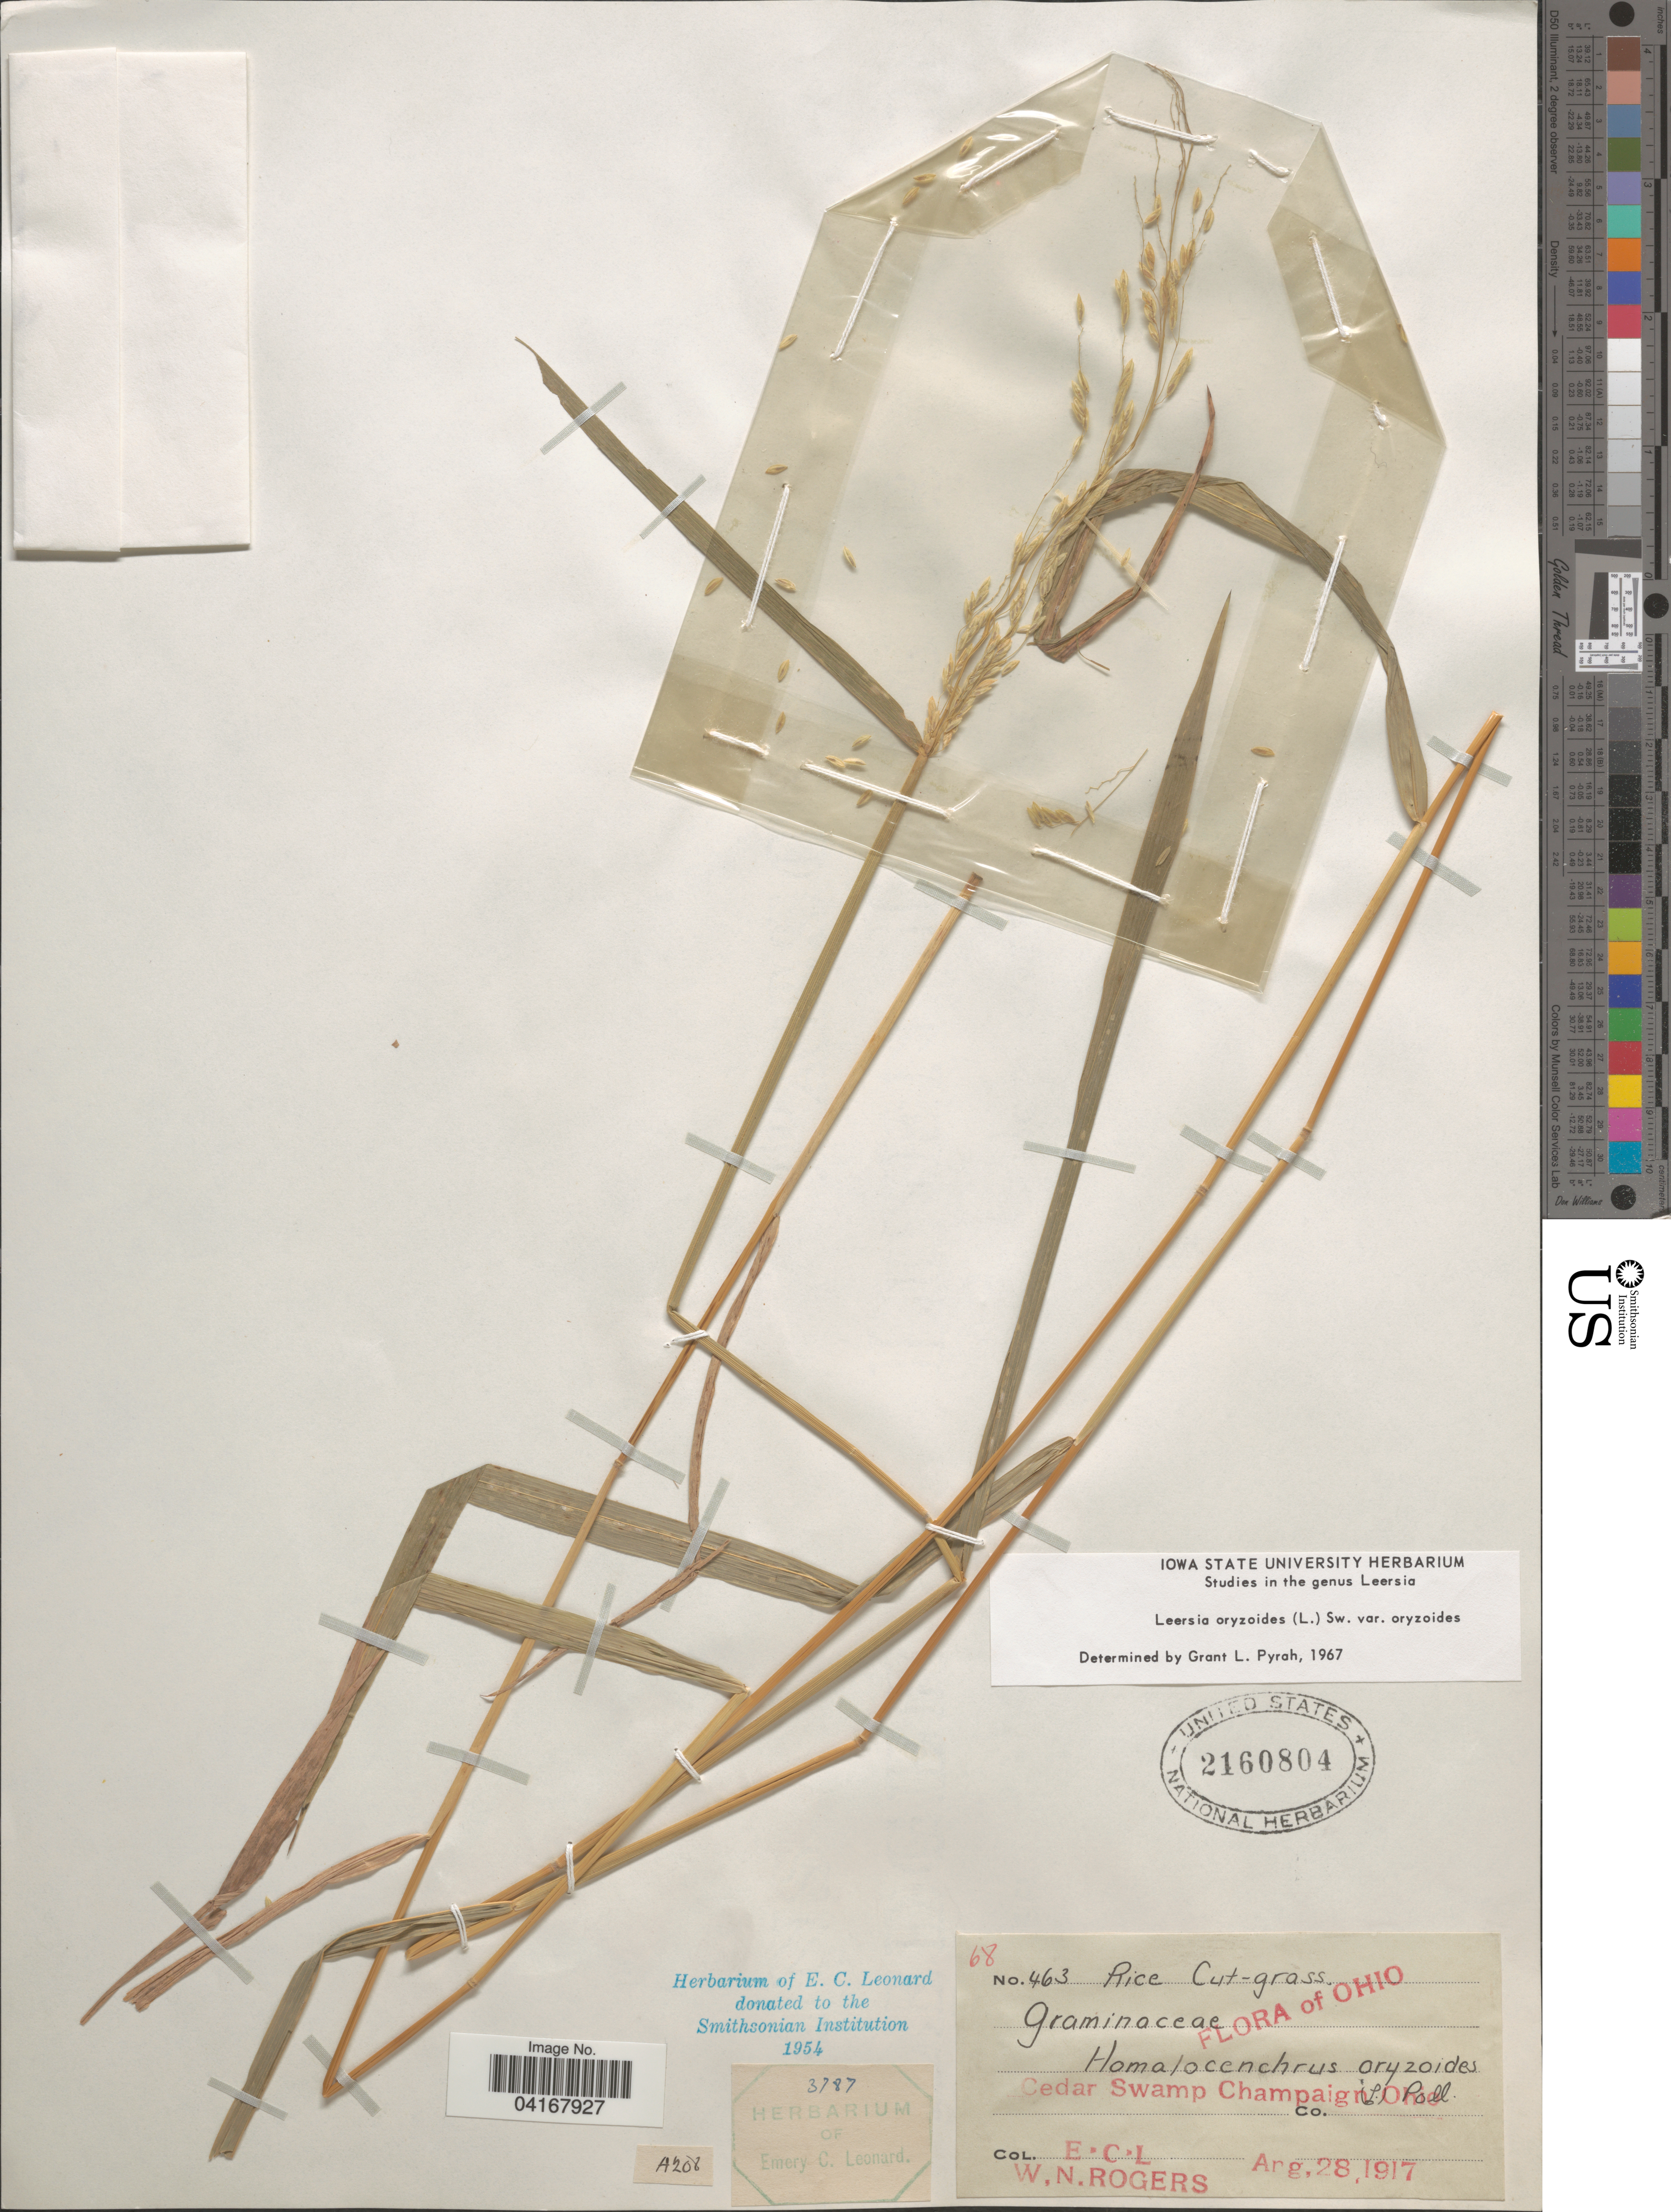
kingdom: Plantae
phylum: Tracheophyta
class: Liliopsida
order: Poales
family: Poaceae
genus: Leersia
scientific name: Leersia oryzoides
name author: (L.) Sw.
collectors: E. C. Leonard & W. Rogers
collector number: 463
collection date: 1917-08-28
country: United States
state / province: Ohio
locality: Cedar Swamp Champaign.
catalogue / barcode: US 2160804